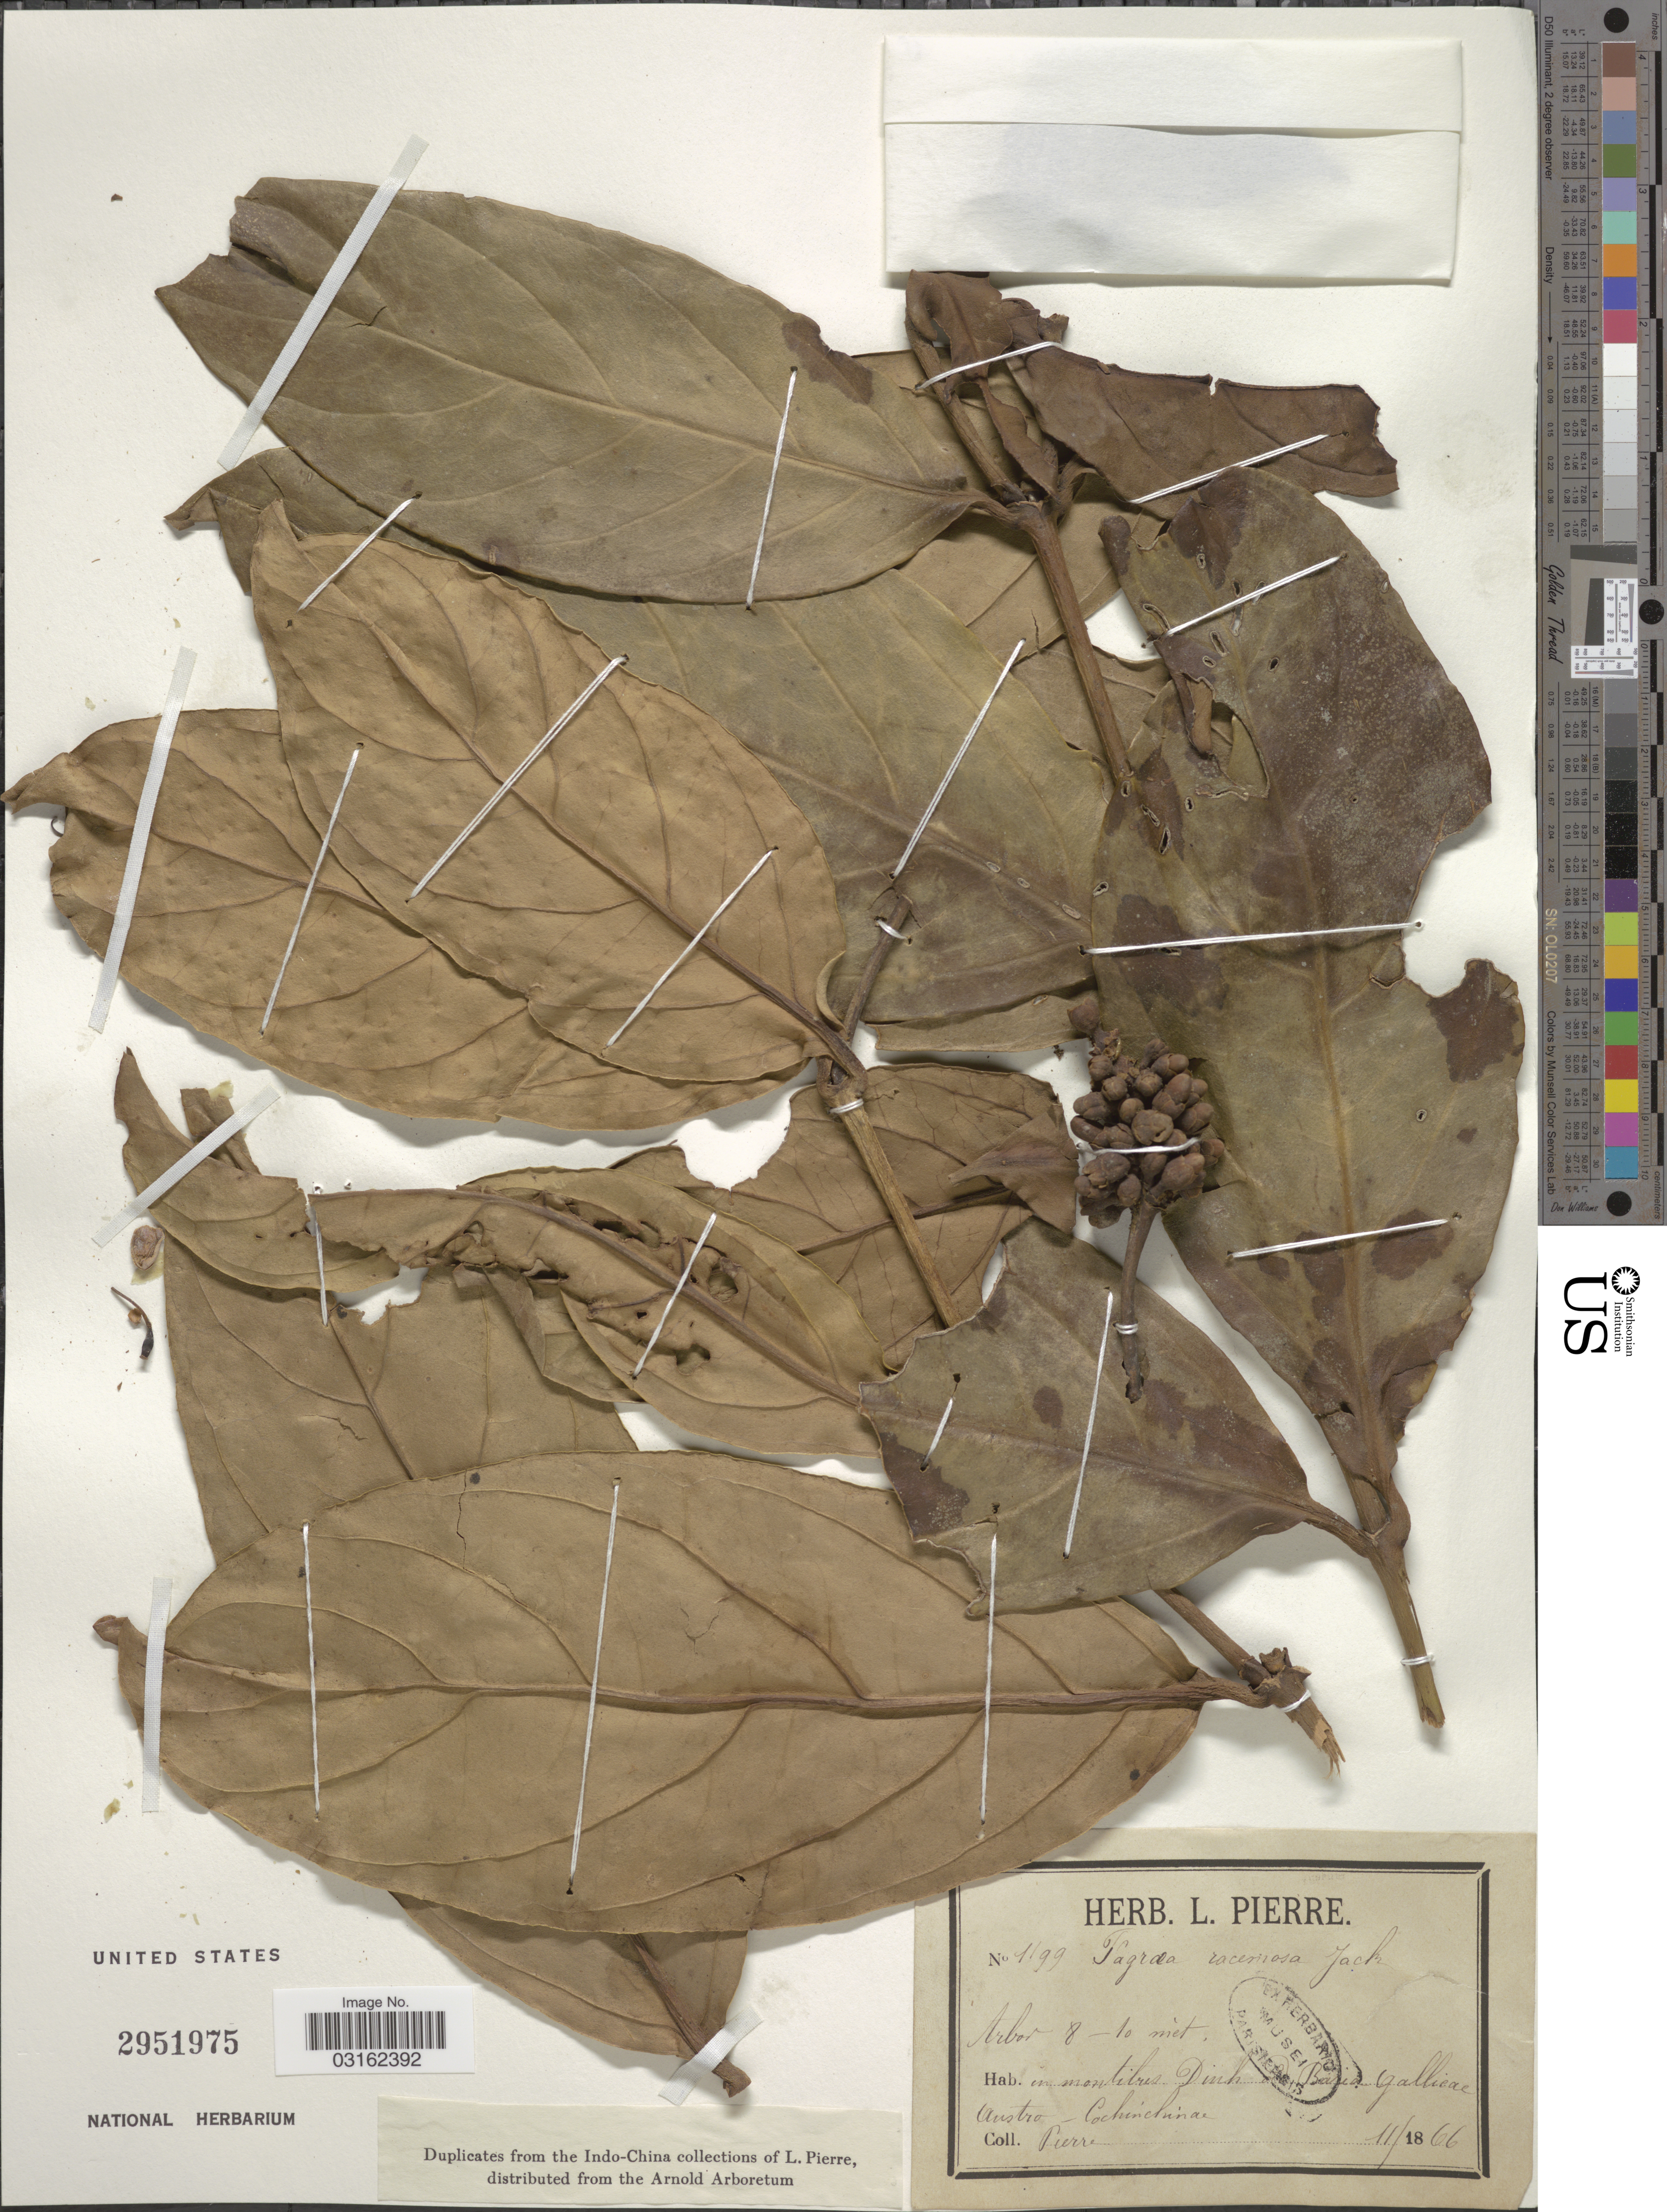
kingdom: Plantae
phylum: Tracheophyta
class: Magnoliopsida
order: Gentianales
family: Gentianaceae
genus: Fagraea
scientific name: Fagraea racemosa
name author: Jack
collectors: L. Pierre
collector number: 1199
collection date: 1866-11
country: Vietnam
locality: In montibus Dinh ad Baria, Gallieae Austro-Cochinchinae.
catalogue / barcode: US 2951975